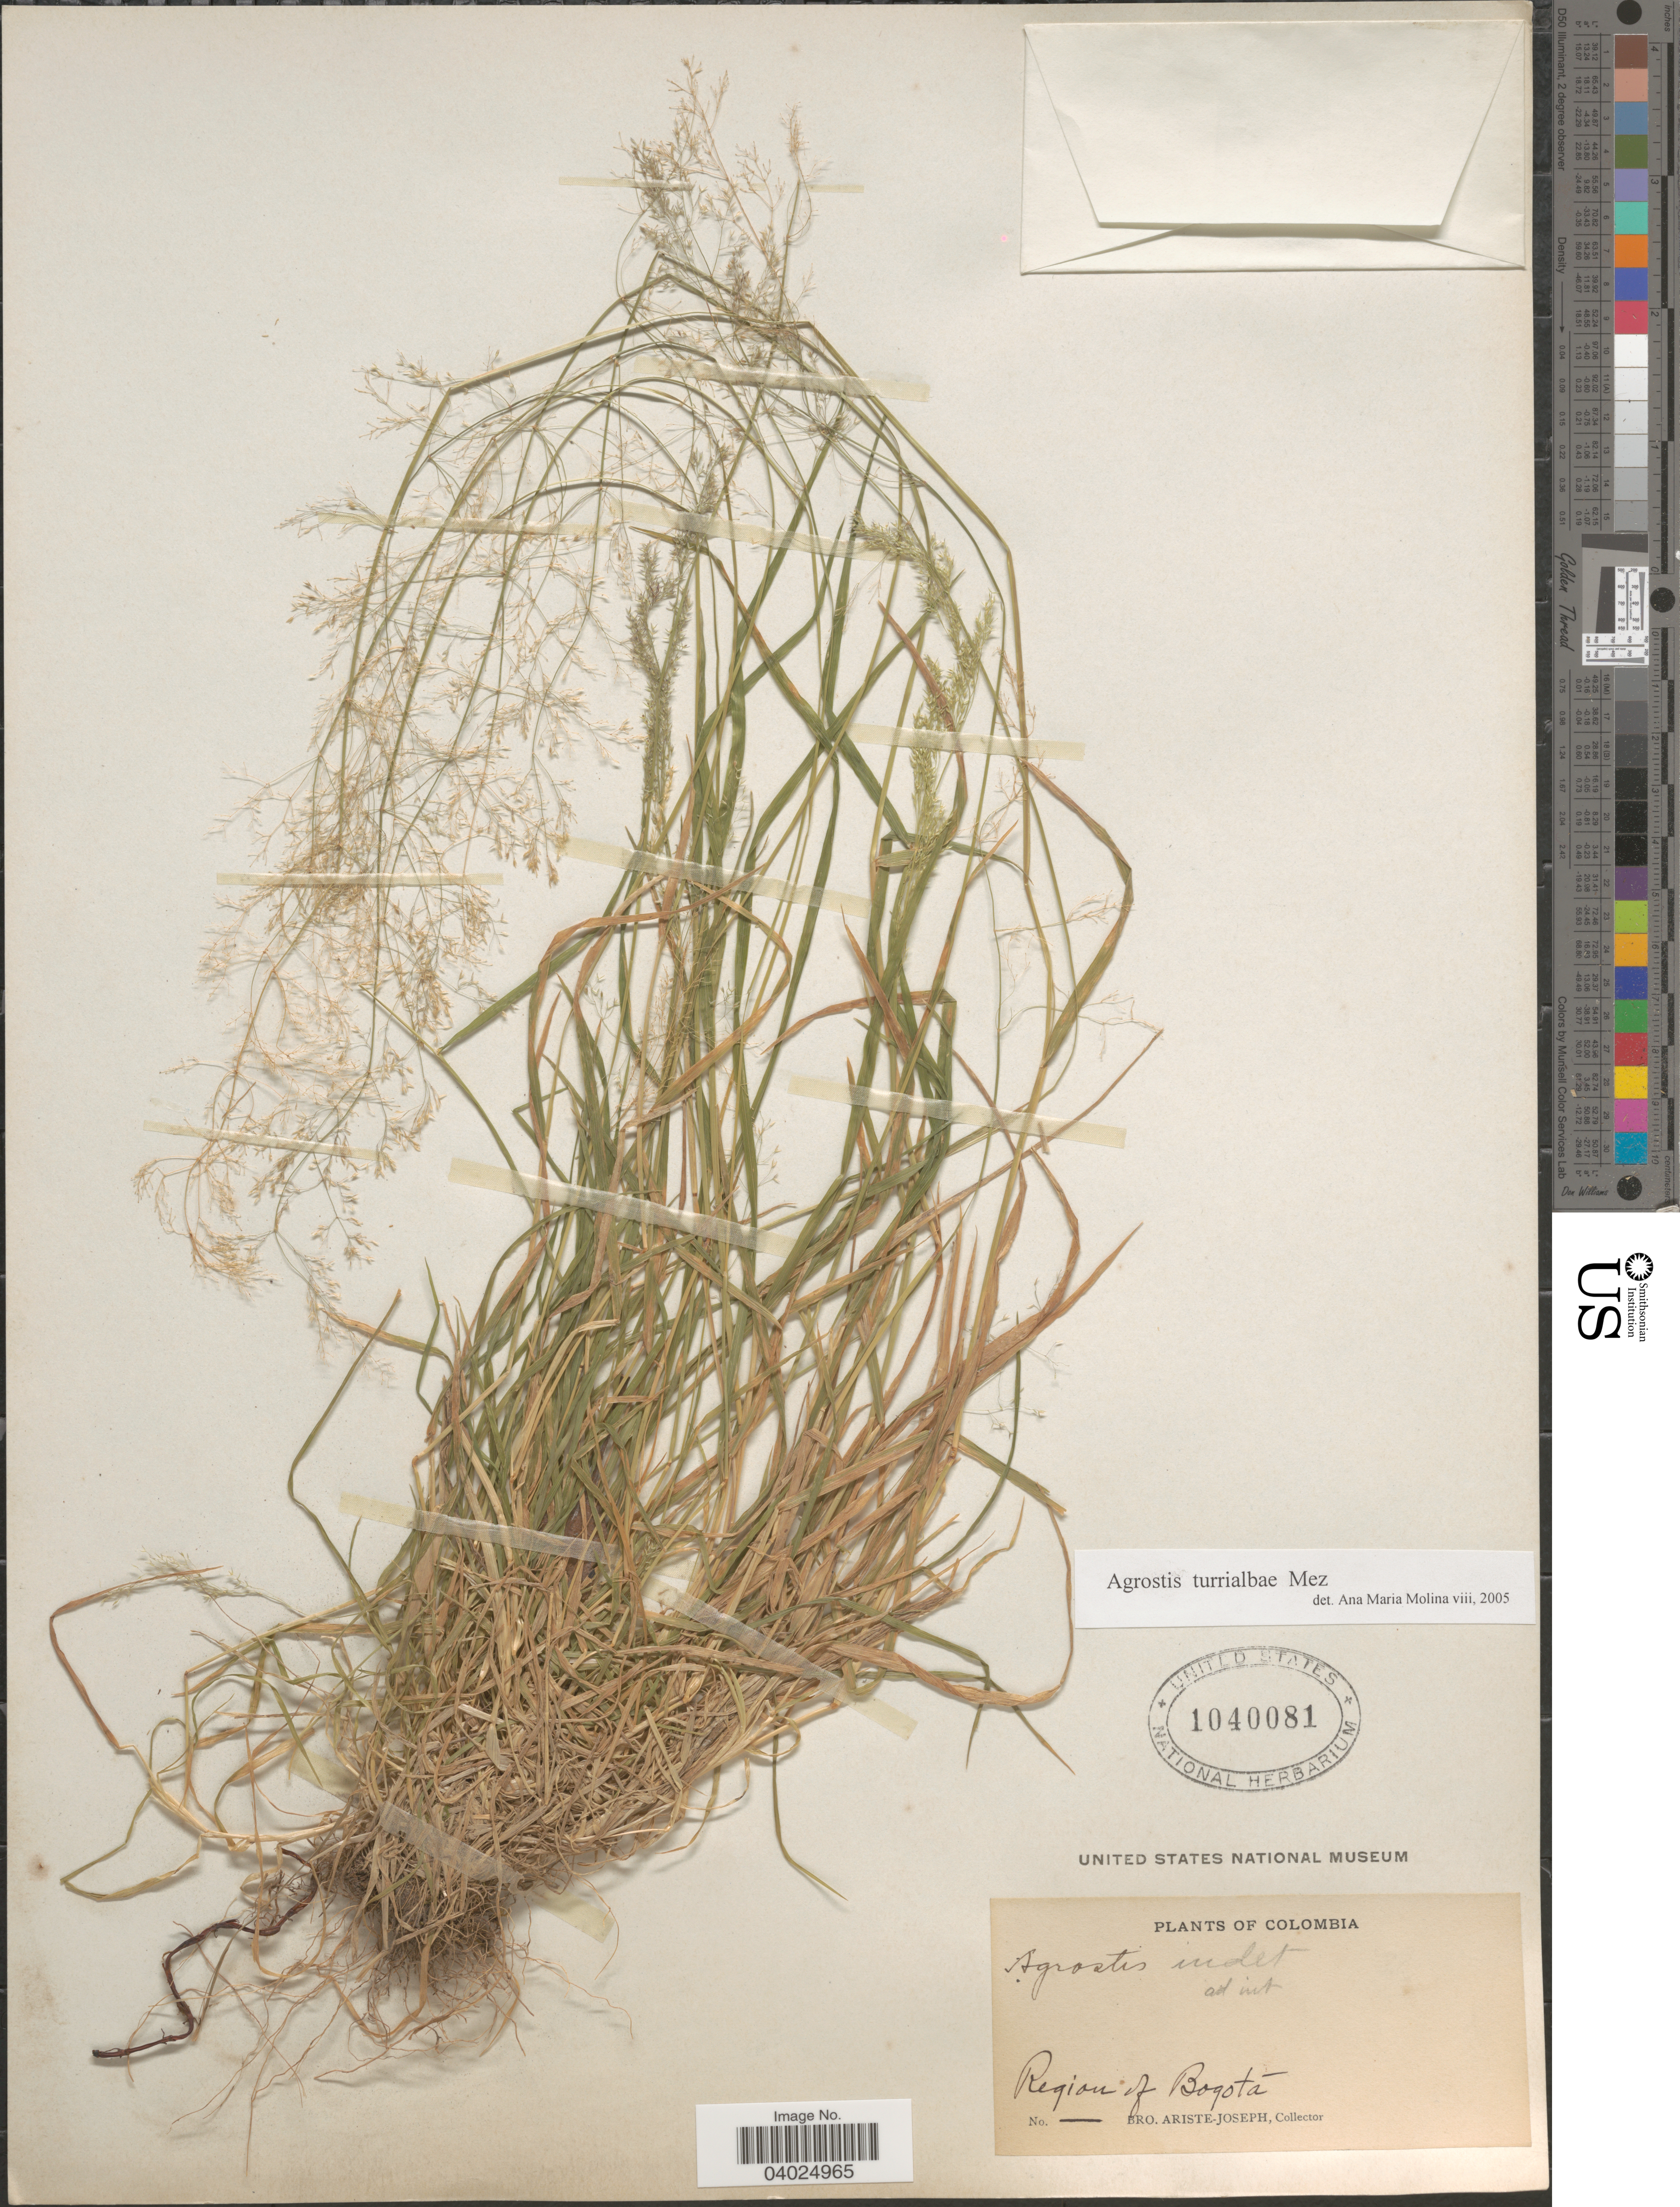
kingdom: Plantae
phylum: Tracheophyta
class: Liliopsida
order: Poales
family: Poaceae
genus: Agrostis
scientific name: Agrostis turrialbae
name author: Mez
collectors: Bro. Ariste-Joseph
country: Colombia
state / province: Bogota D.C.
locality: Region of Bogotá.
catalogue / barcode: US 1040081